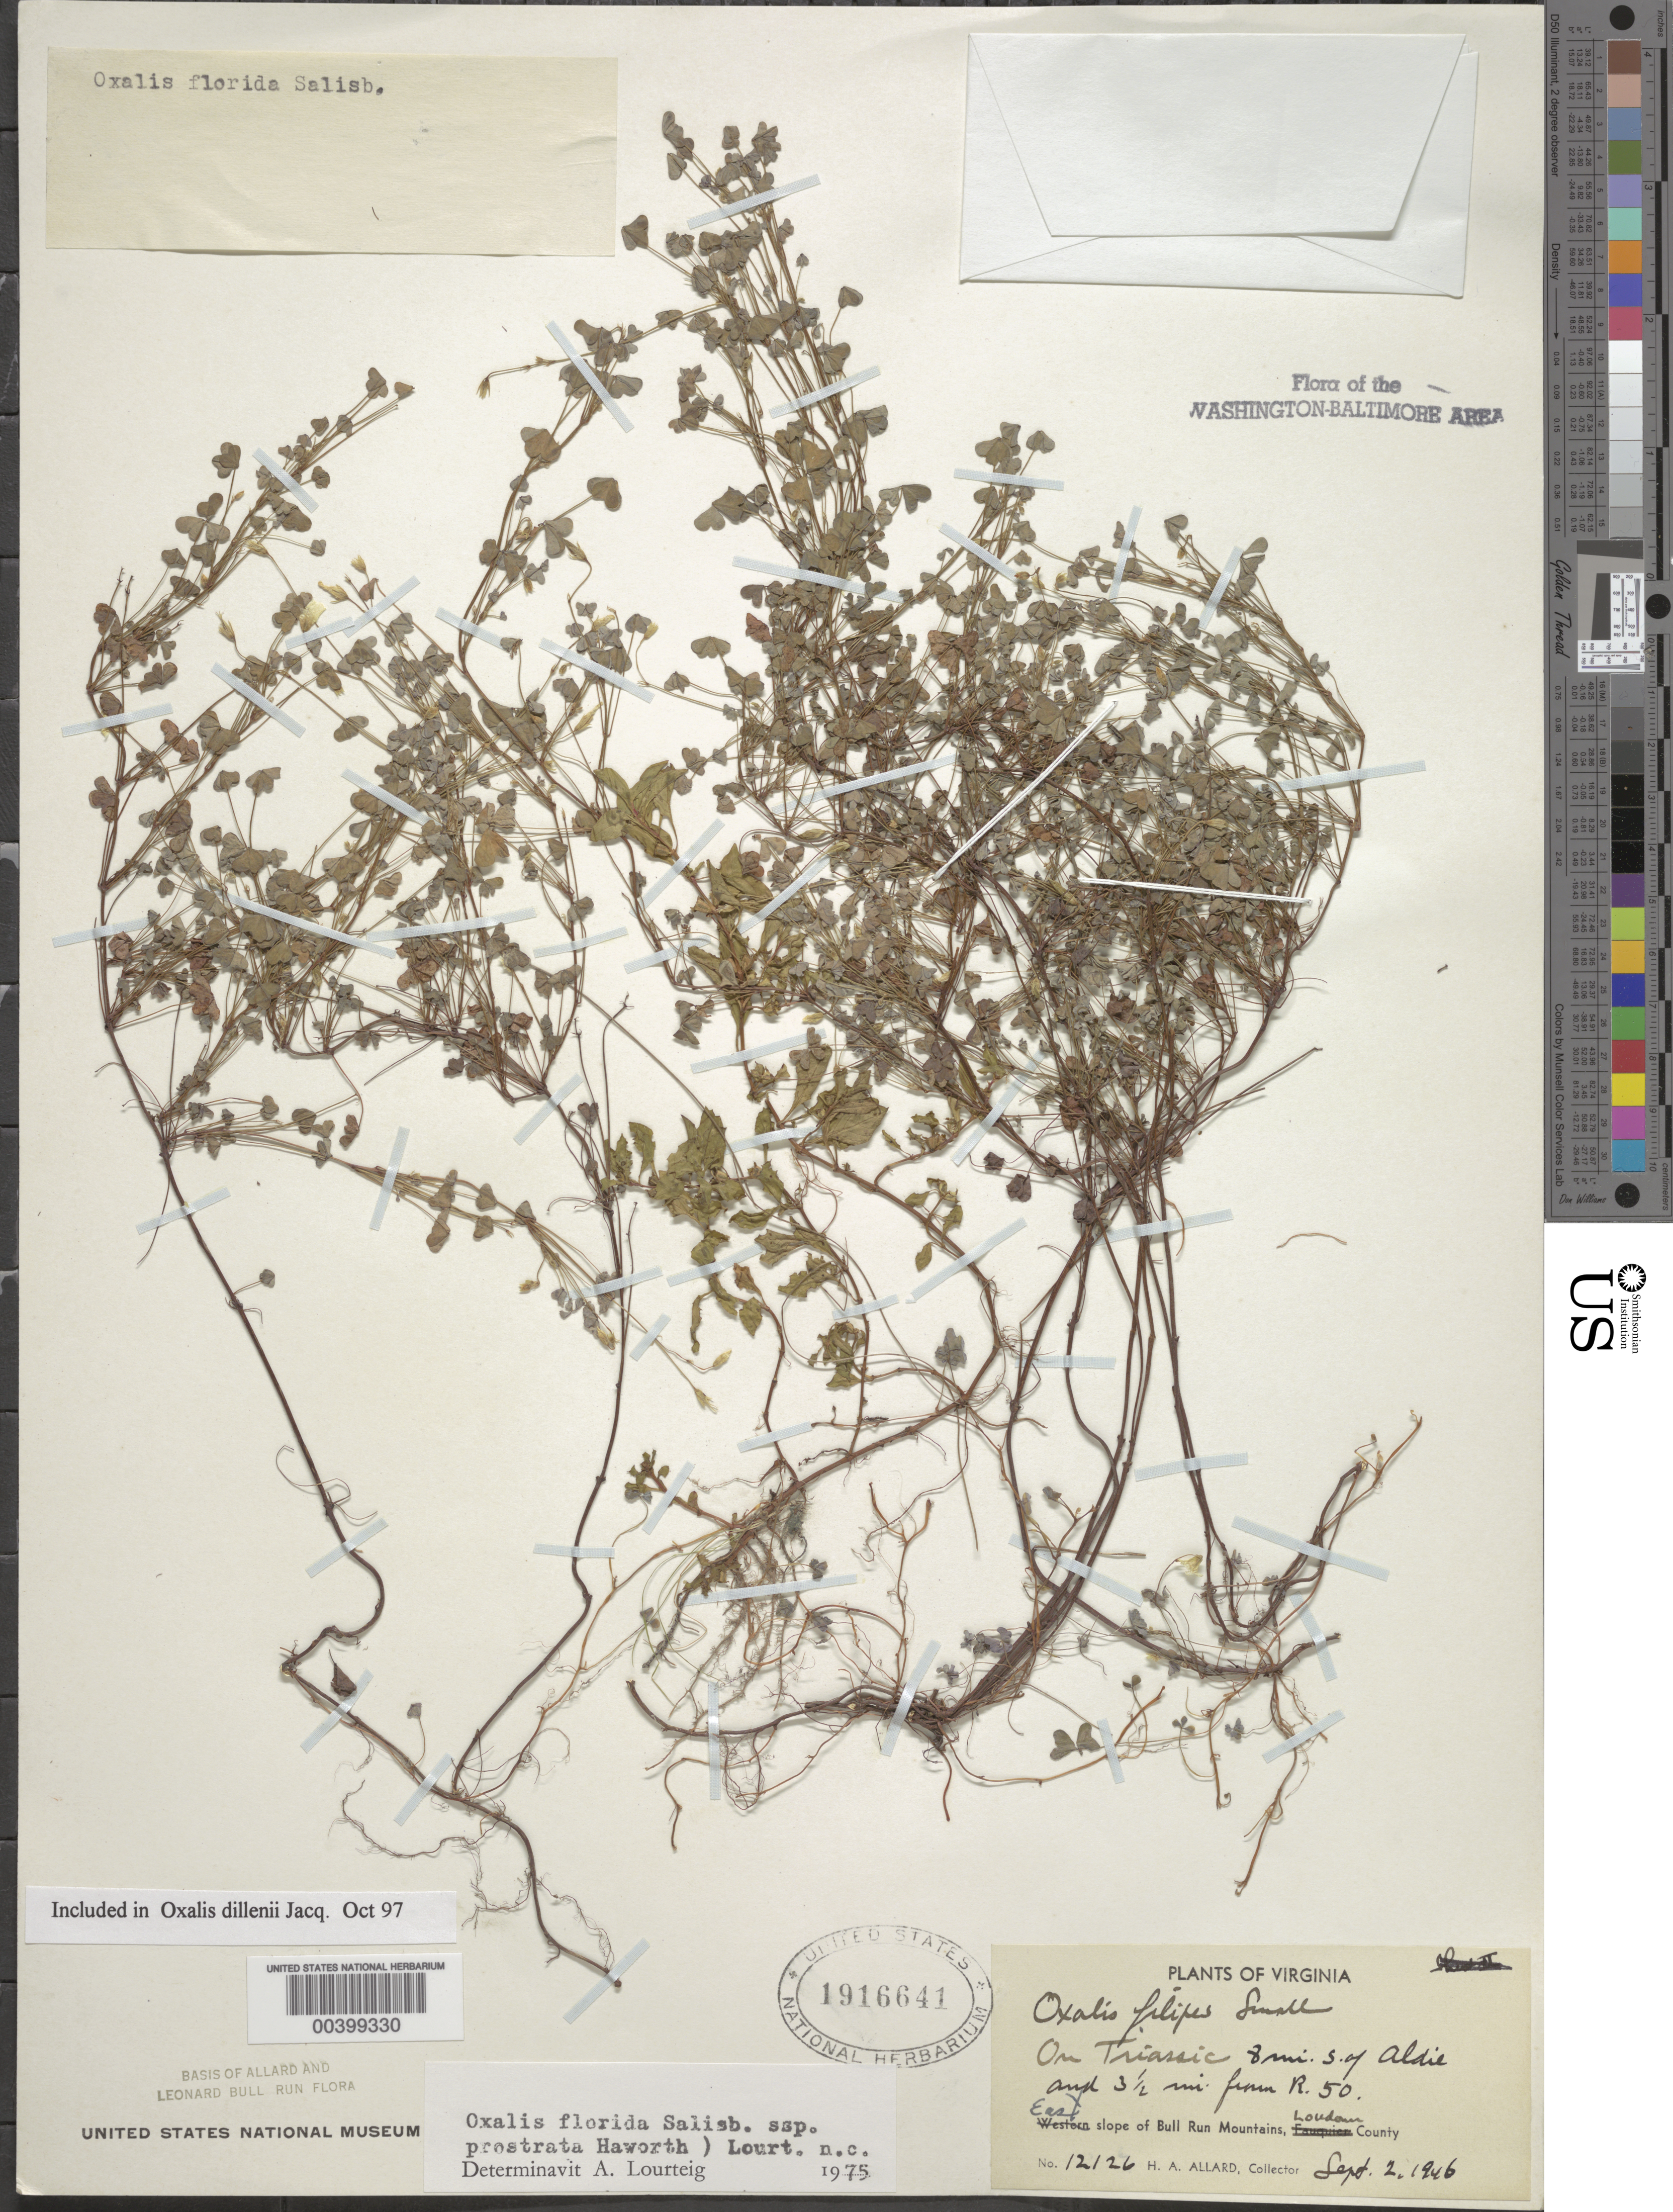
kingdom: Plantae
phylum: Tracheophyta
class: Magnoliopsida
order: Oxalidales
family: Oxalidaceae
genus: Oxalis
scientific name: Oxalis dillenii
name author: Jacq.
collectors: H. A. Allard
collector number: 12126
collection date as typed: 02 Sep 1946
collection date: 1946-09-02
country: United States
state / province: Virginia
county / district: Loudoun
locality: South of Aldie, Route 50 vicinity Bull Run Mts.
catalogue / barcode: US 1916641